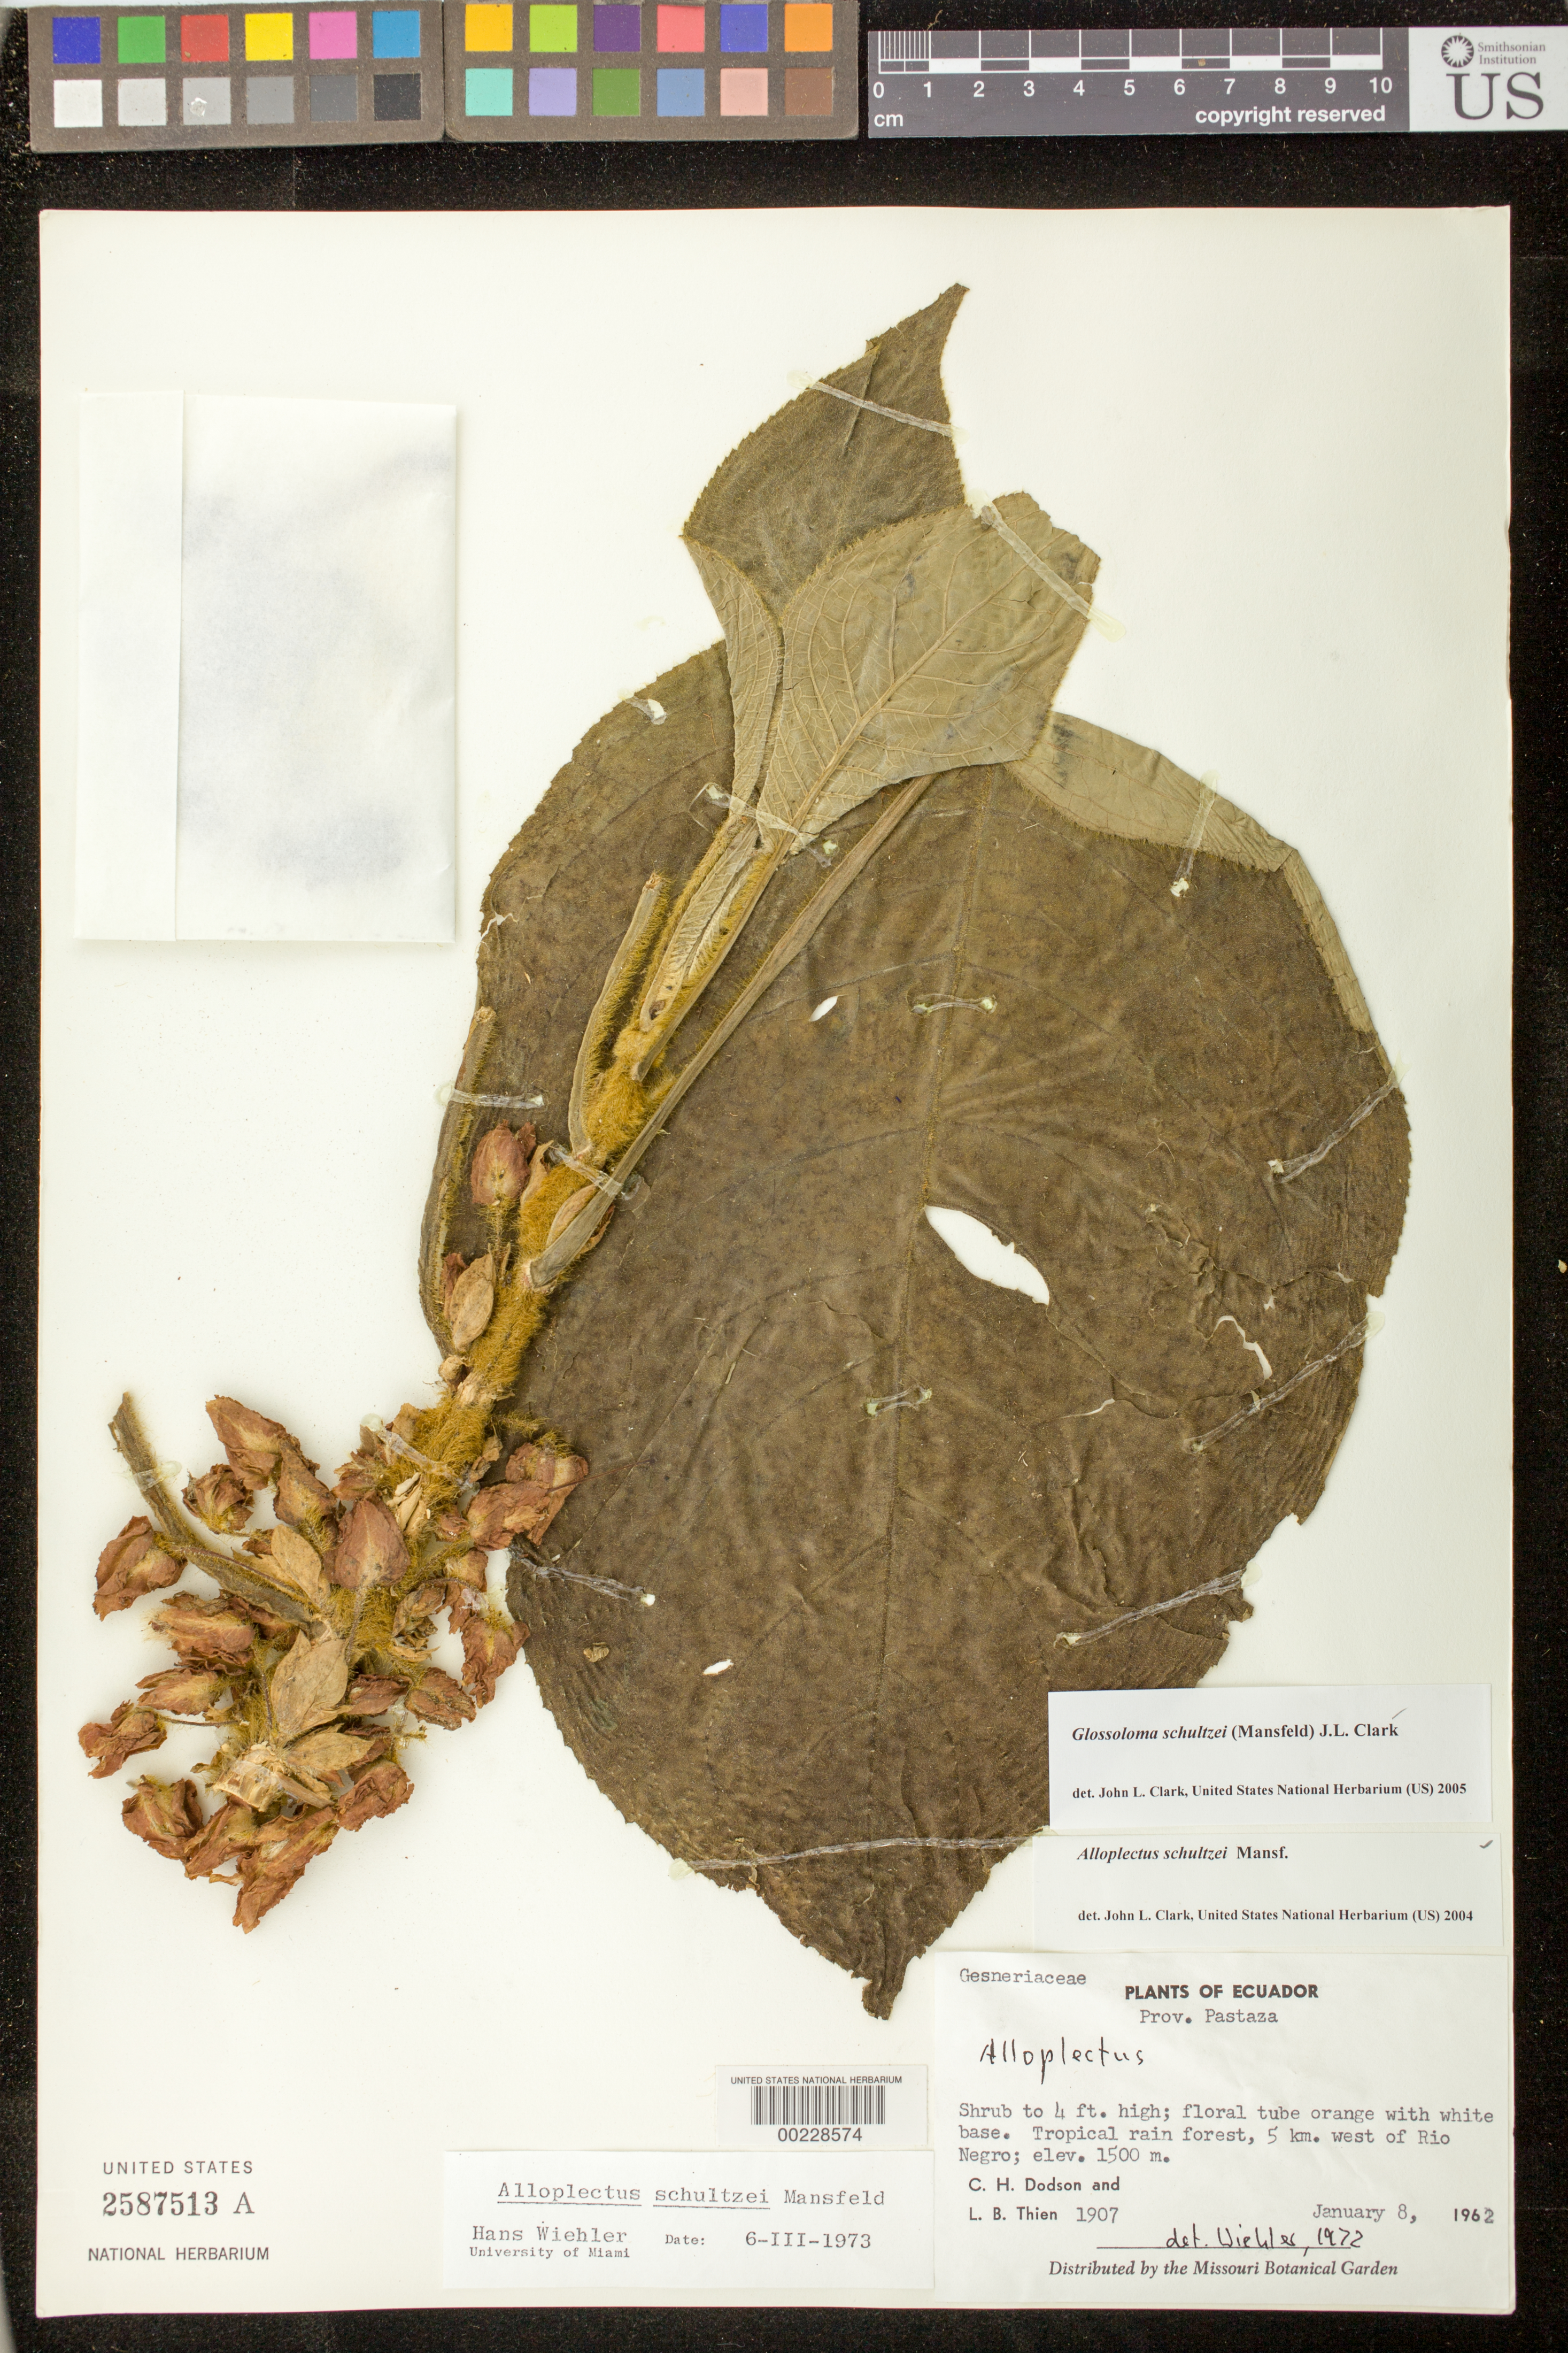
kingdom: Plantae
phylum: Tracheophyta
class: Magnoliopsida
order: Lamiales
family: Gesneriaceae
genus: Glossoloma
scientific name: Glossoloma schultzei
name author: (Mansf.) J.L. Clark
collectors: C. H. Dodson & L. Thien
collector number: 1907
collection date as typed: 08 Jan 1962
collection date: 1962-01-08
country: Ecuador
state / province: Pastaza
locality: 5 km W of Rio Negro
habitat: Tropical rain forest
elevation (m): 1500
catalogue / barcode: US 2587513A